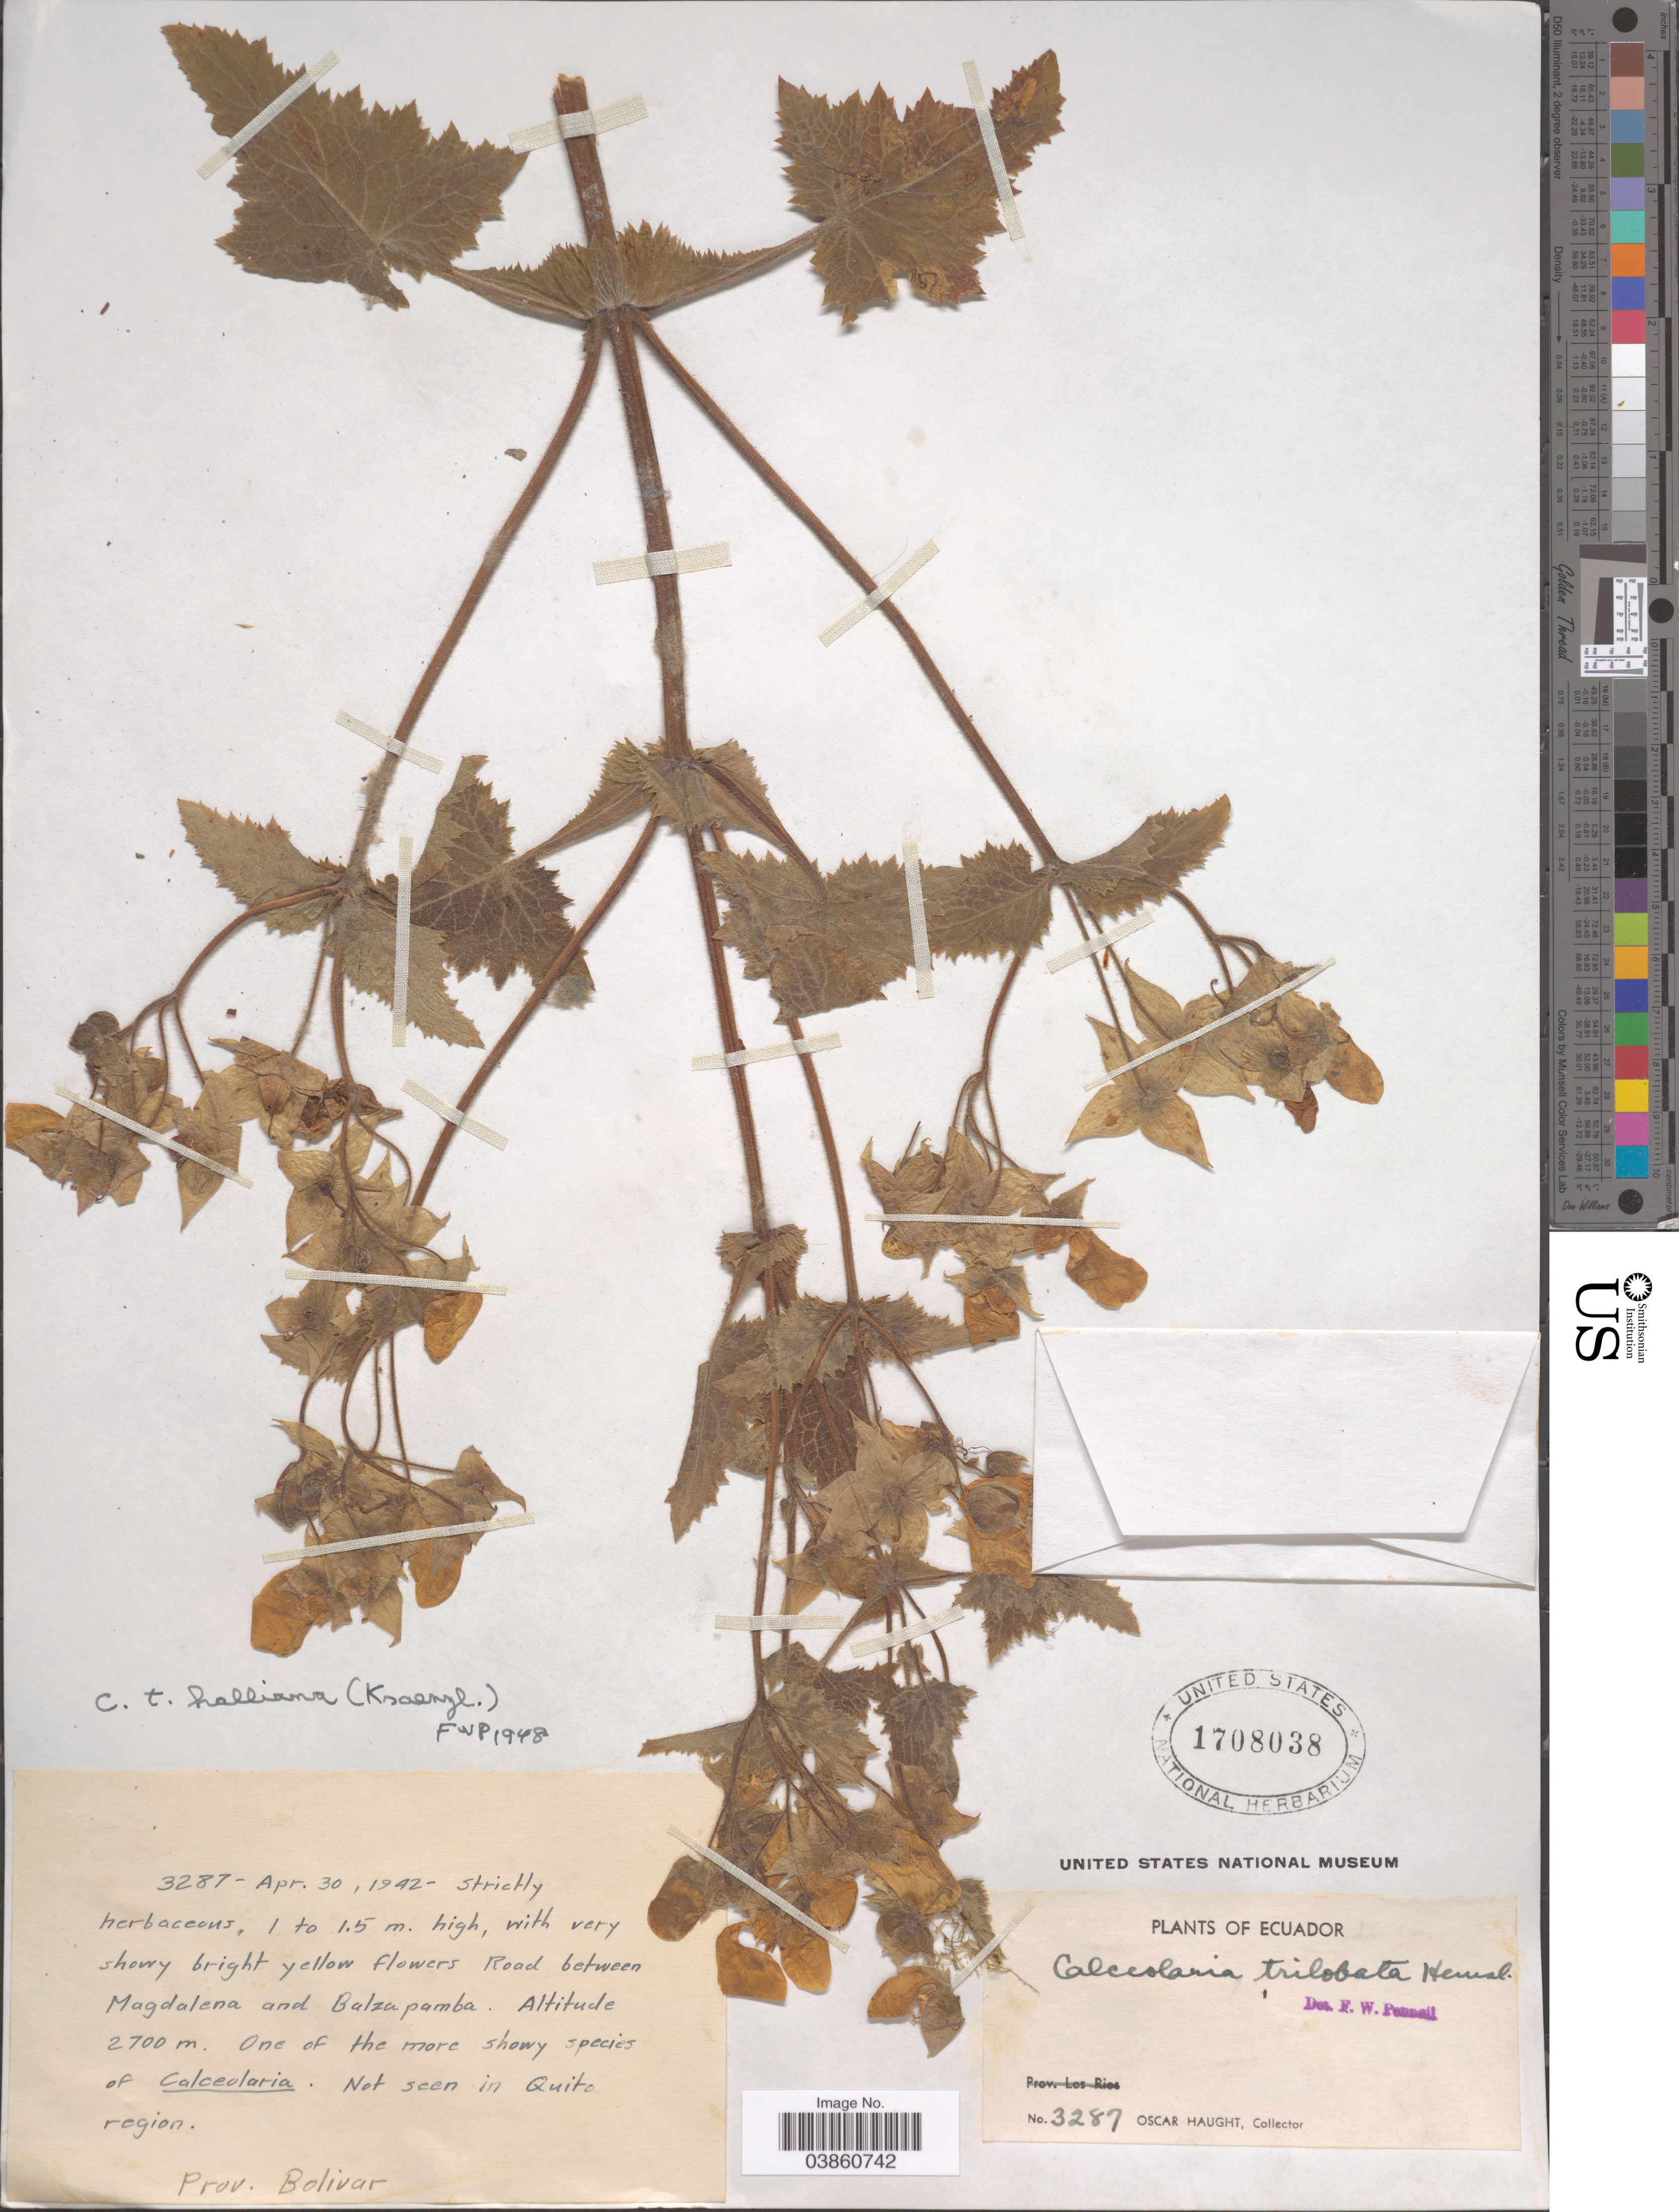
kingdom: Plantae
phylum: Tracheophyta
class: Magnoliopsida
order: Lamiales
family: Calceolariaceae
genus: Calceolaria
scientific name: Calceolaria trilobata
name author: Hemsl.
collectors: O. L. Haught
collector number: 3287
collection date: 1942-04-30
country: Ecuador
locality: Road between Magdalena and Balzapamba. Not seen in Quito region.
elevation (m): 2700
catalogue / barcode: US 1708038